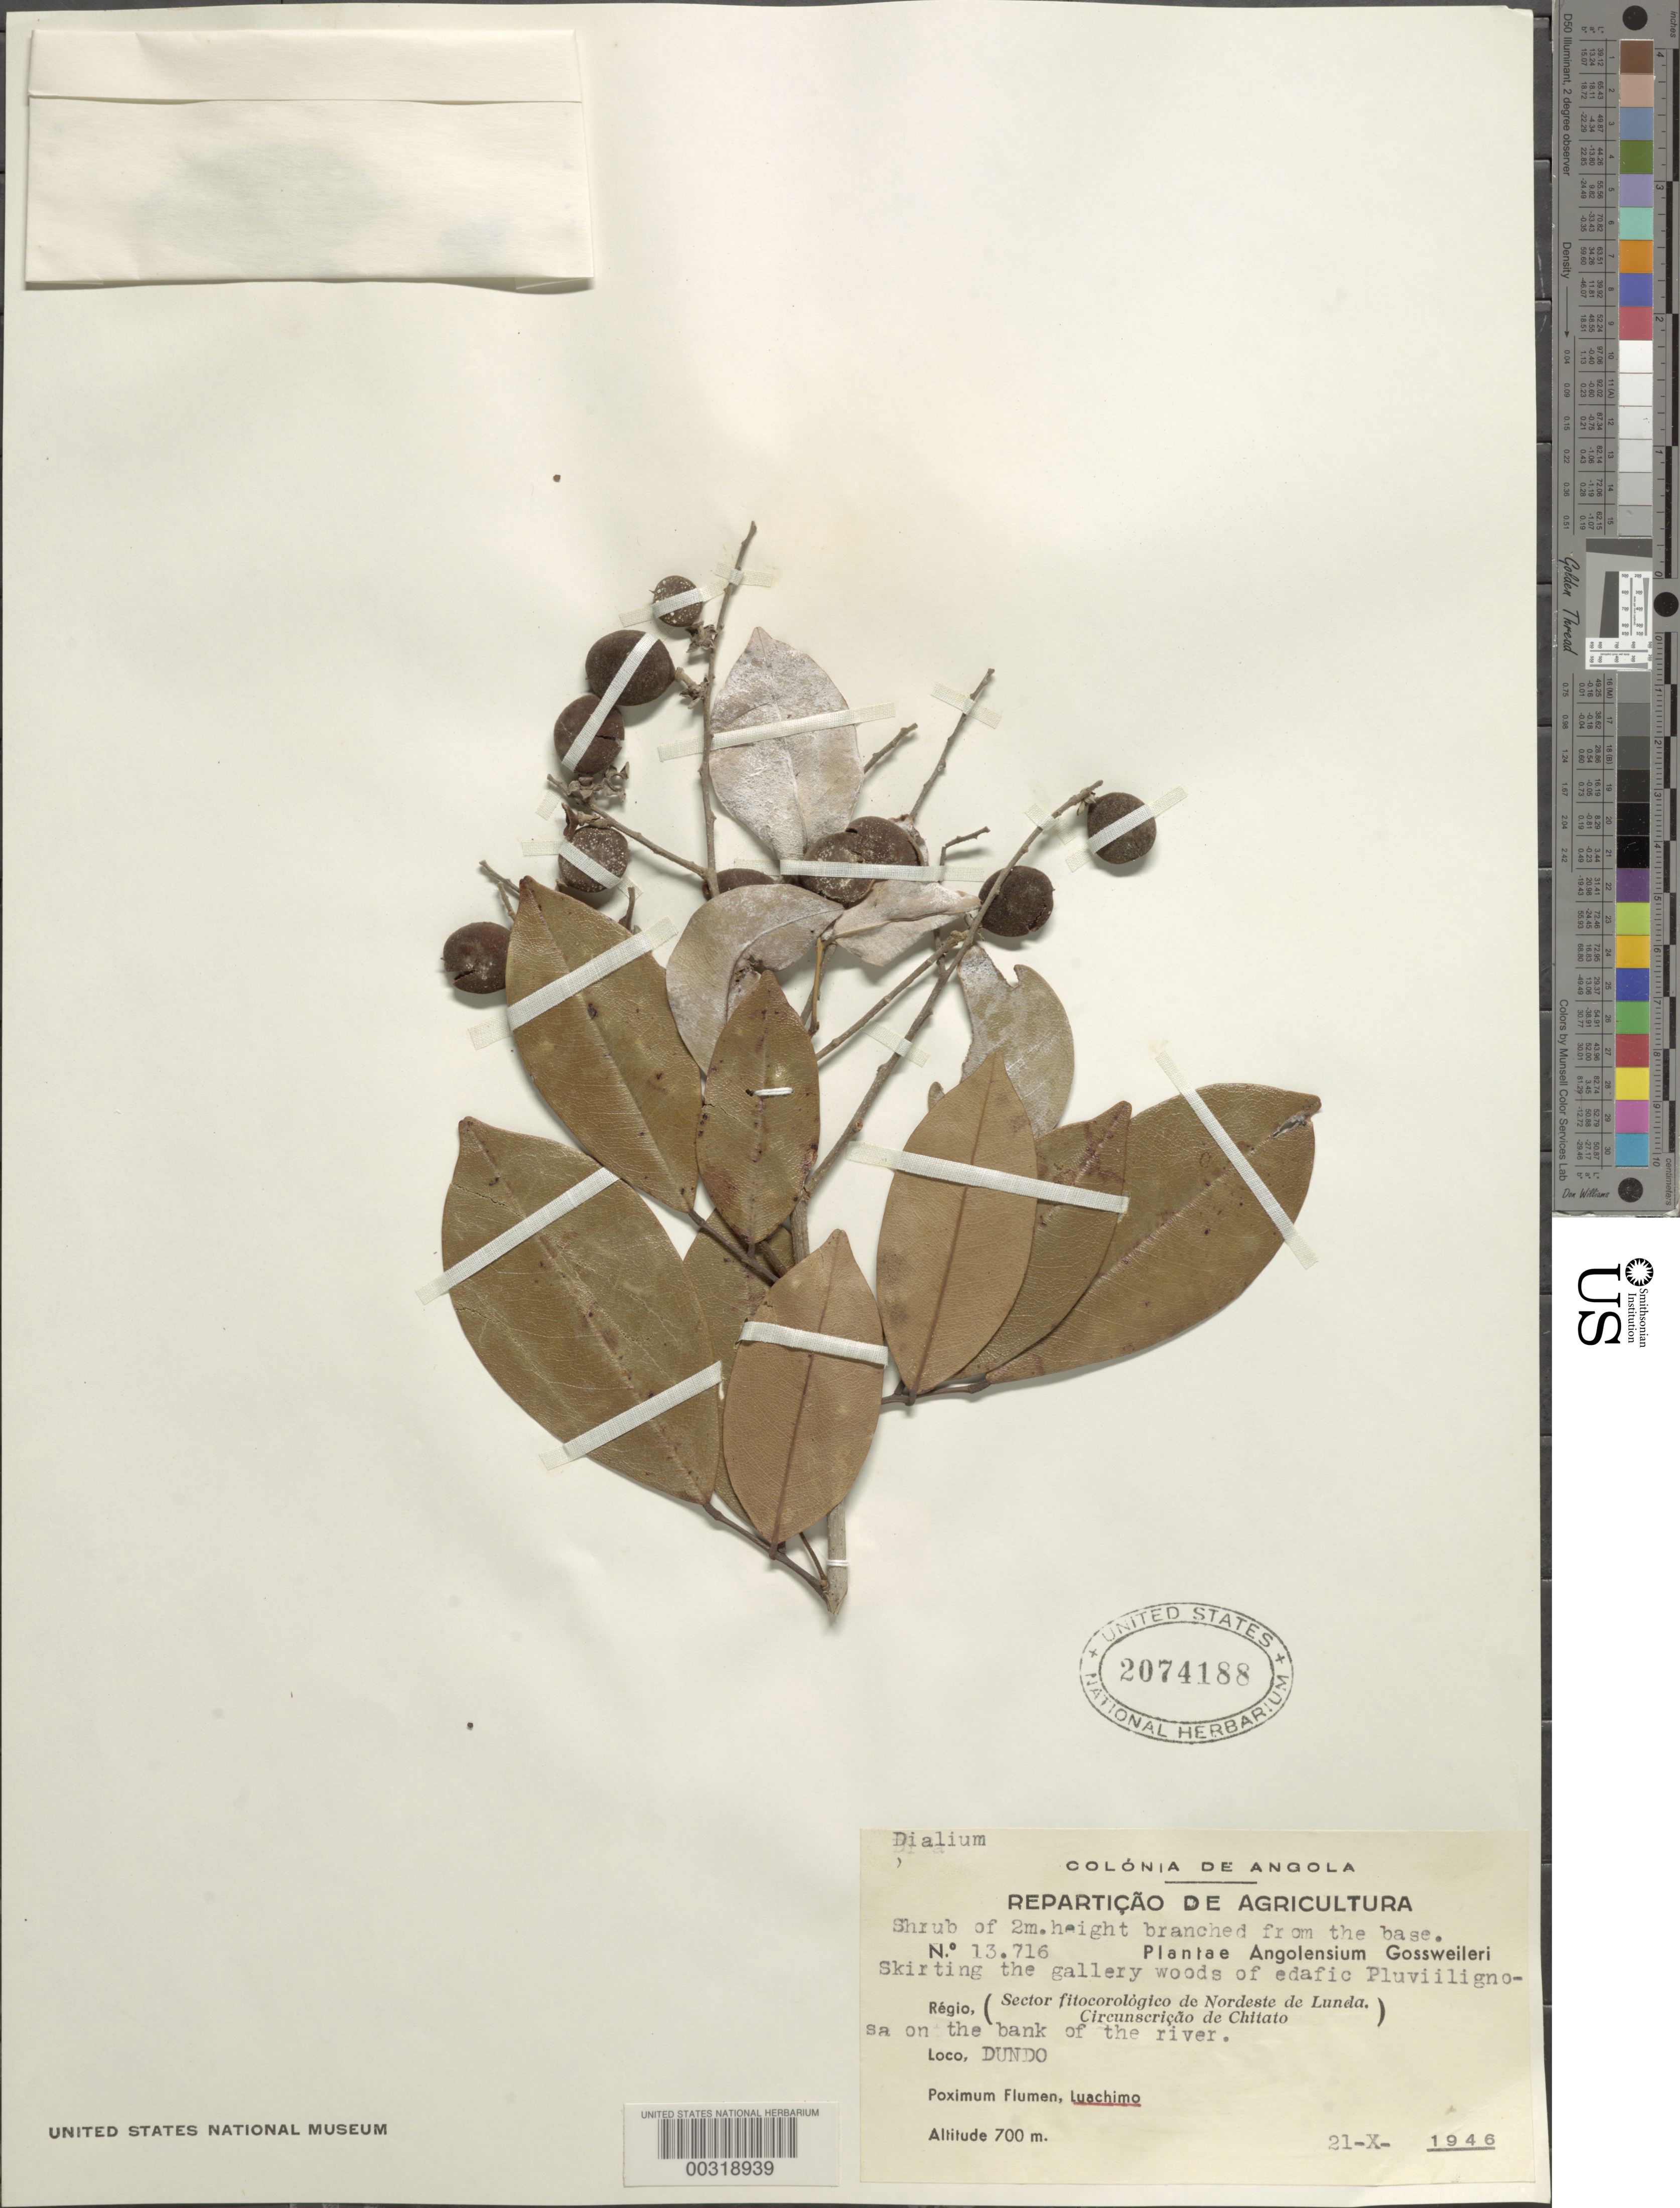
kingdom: Plantae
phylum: Tracheophyta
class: Magnoliopsida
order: Fabales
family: Fabaceae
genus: Dialium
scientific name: Dialium sp.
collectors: F. Gossweiler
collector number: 13716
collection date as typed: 21 Oct 1946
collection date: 1946-10-21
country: Angola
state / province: Lunda Norte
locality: Dundo; nearest river Luachimo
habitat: Gallery woods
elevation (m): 700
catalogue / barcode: US 2074188